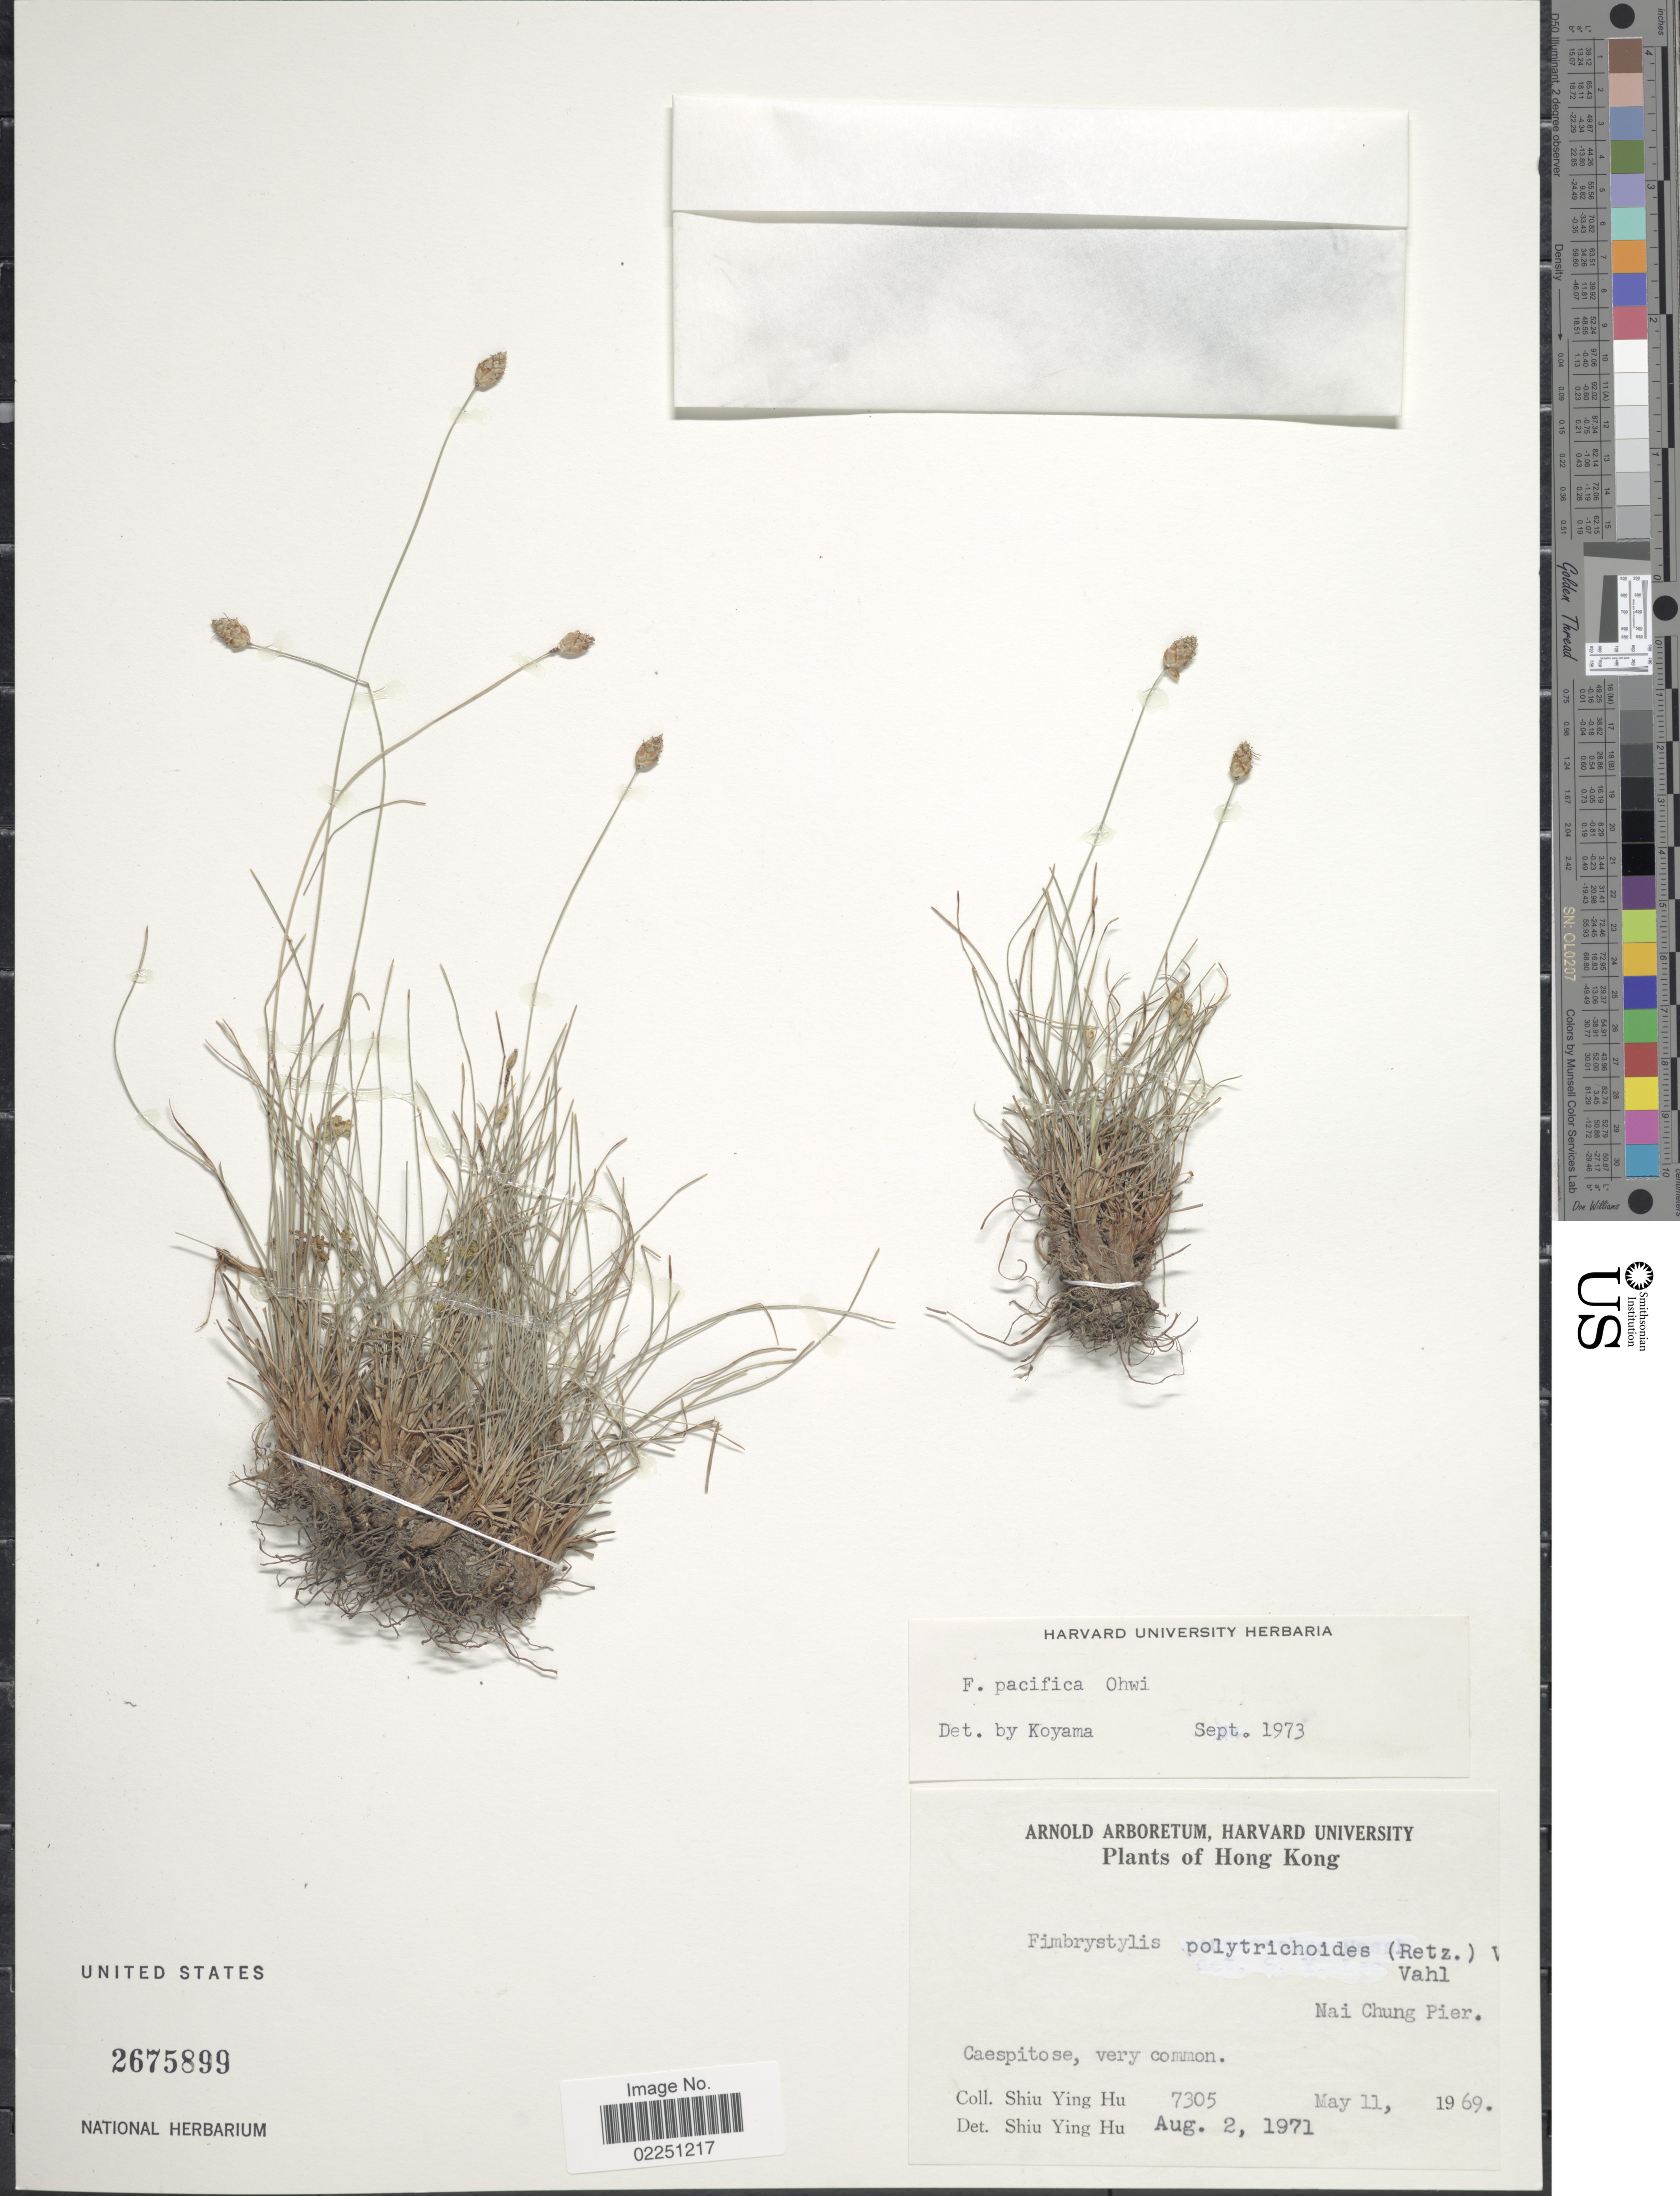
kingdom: Plantae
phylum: Tracheophyta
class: Liliopsida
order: Poales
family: Cyperaceae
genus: Fimbristylis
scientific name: Fimbristylis pacifica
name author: Ohwi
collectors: S. Y. Hu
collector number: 7305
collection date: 1969-05-11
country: China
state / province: Hong Kong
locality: Nai Chun Pier. Caespitose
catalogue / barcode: US 2675899